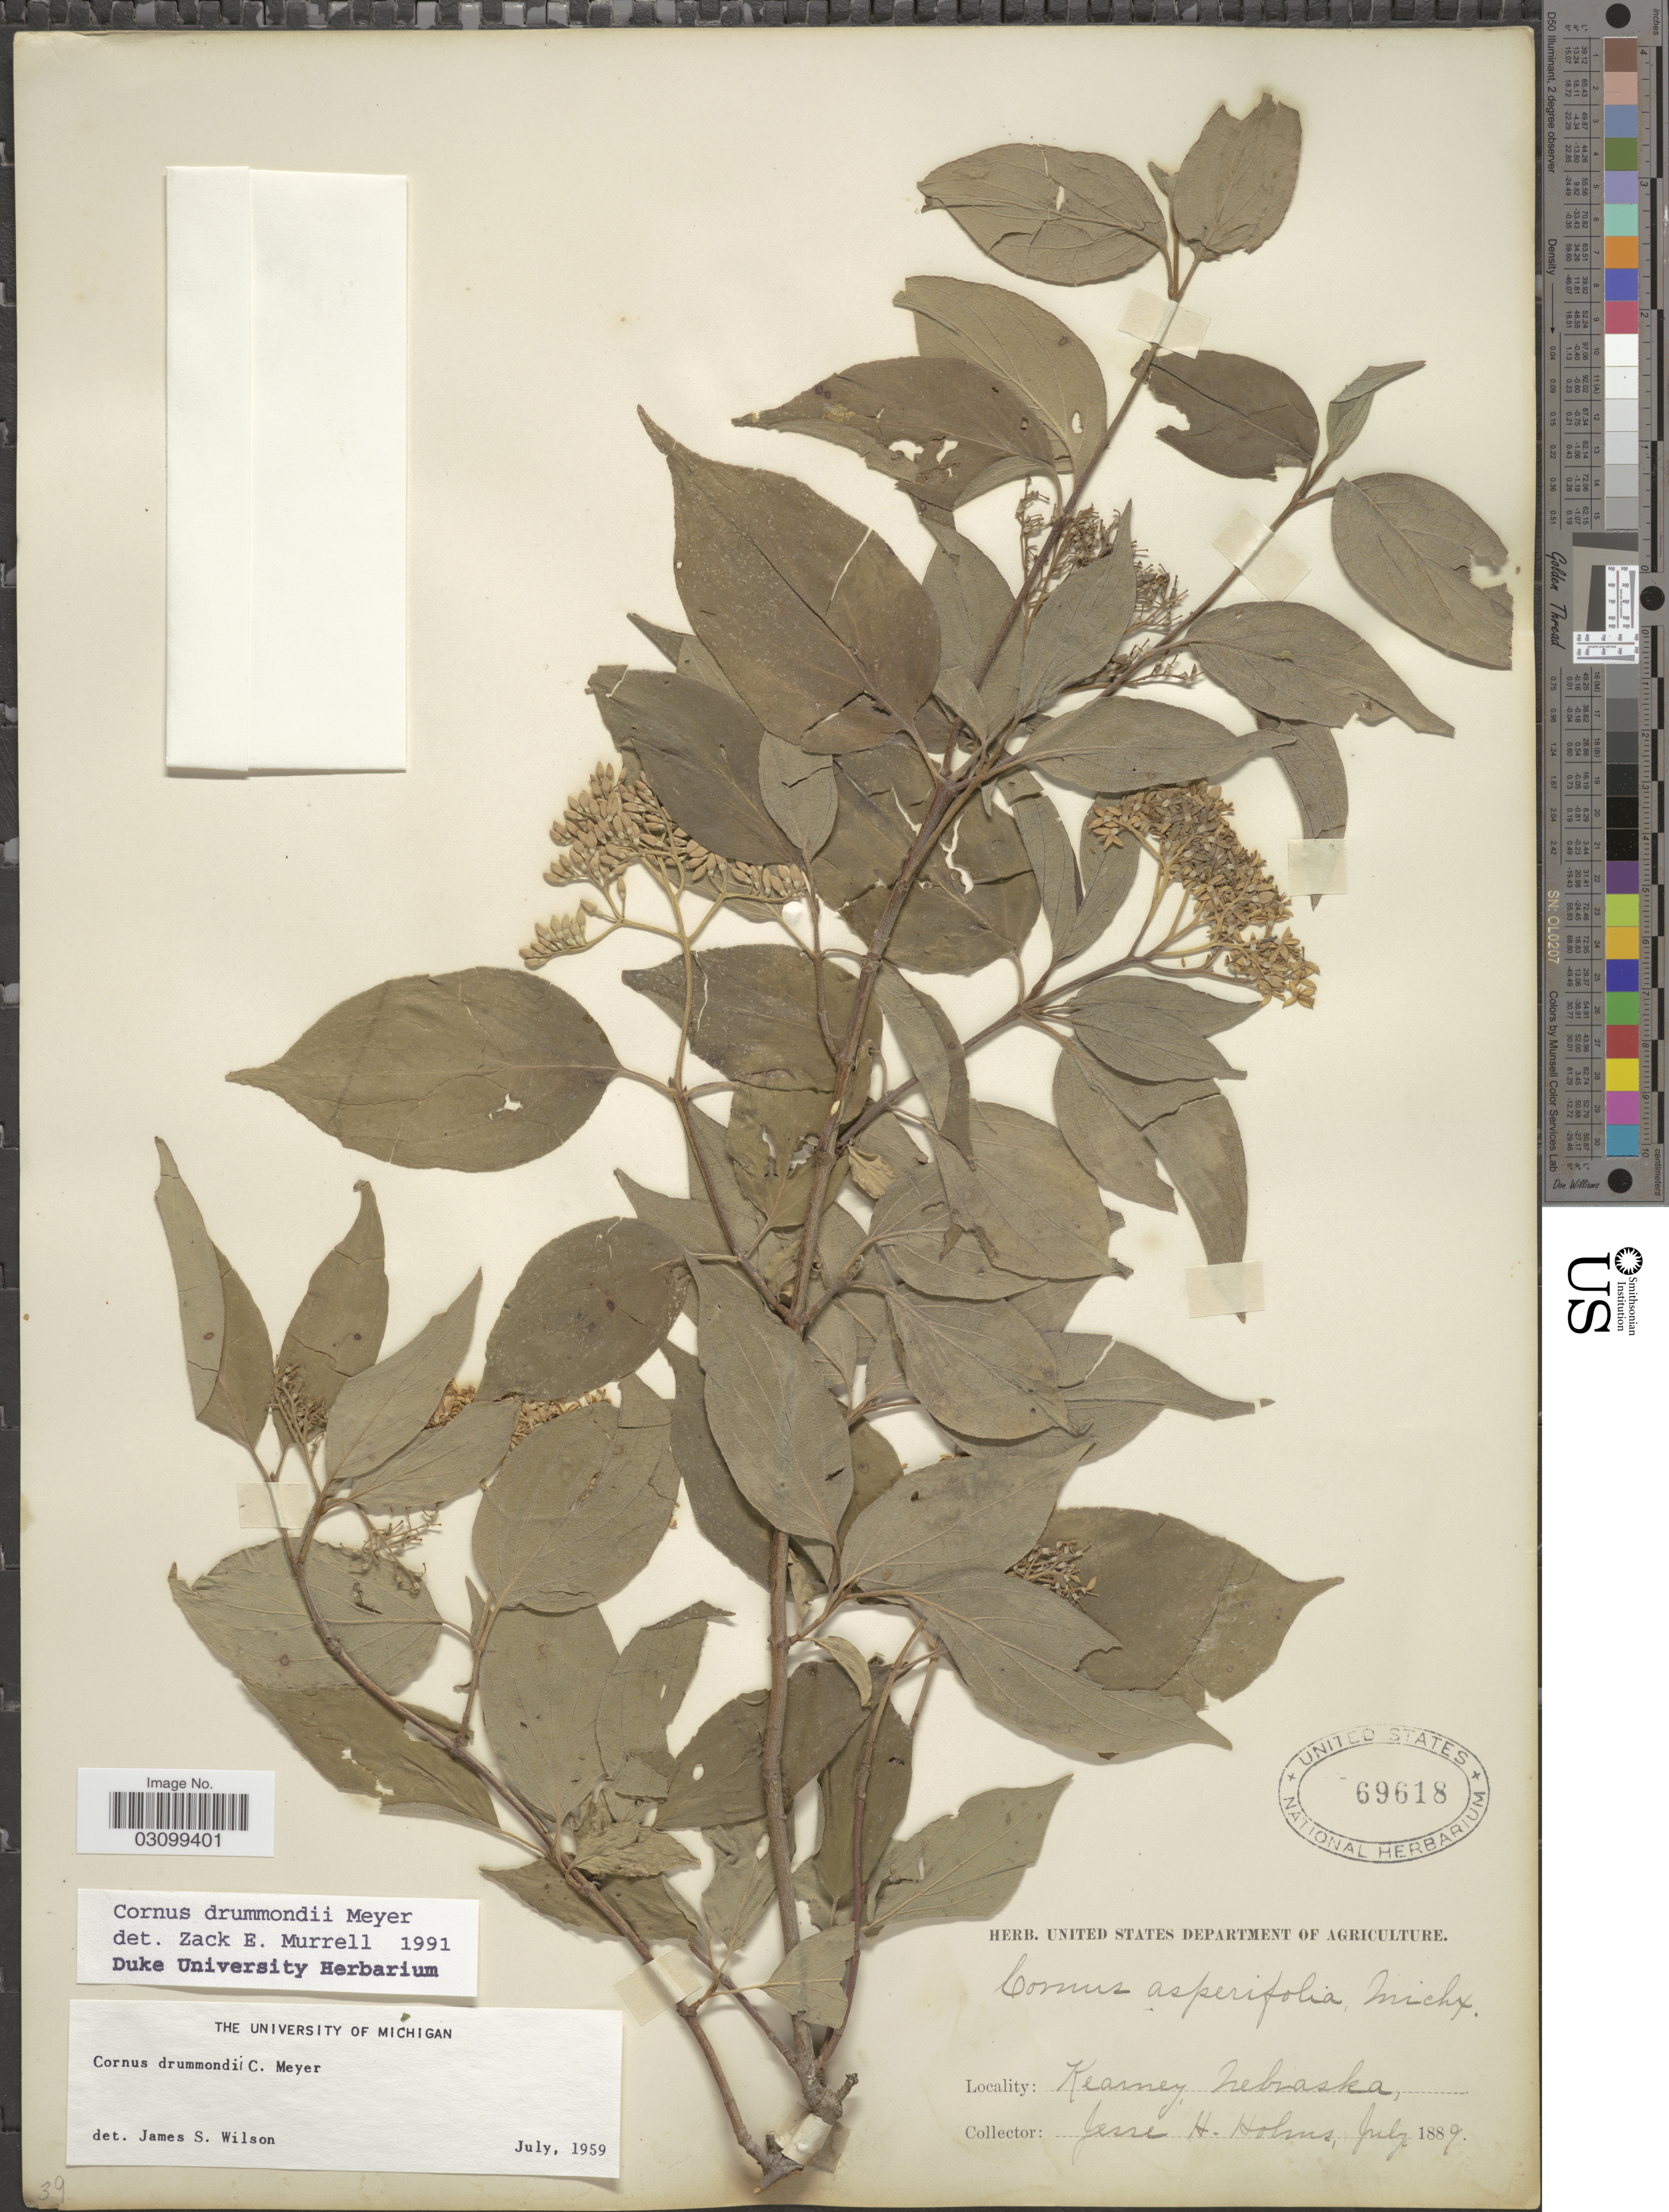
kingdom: Plantae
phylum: Tracheophyta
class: Magnoliopsida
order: Cornales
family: Cornaceae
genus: Cornus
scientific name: Cornus drummondii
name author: C.A. Mey.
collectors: J. H. Holms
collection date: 1889-07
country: United States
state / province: Nebraska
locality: Kearney.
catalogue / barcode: US 69618